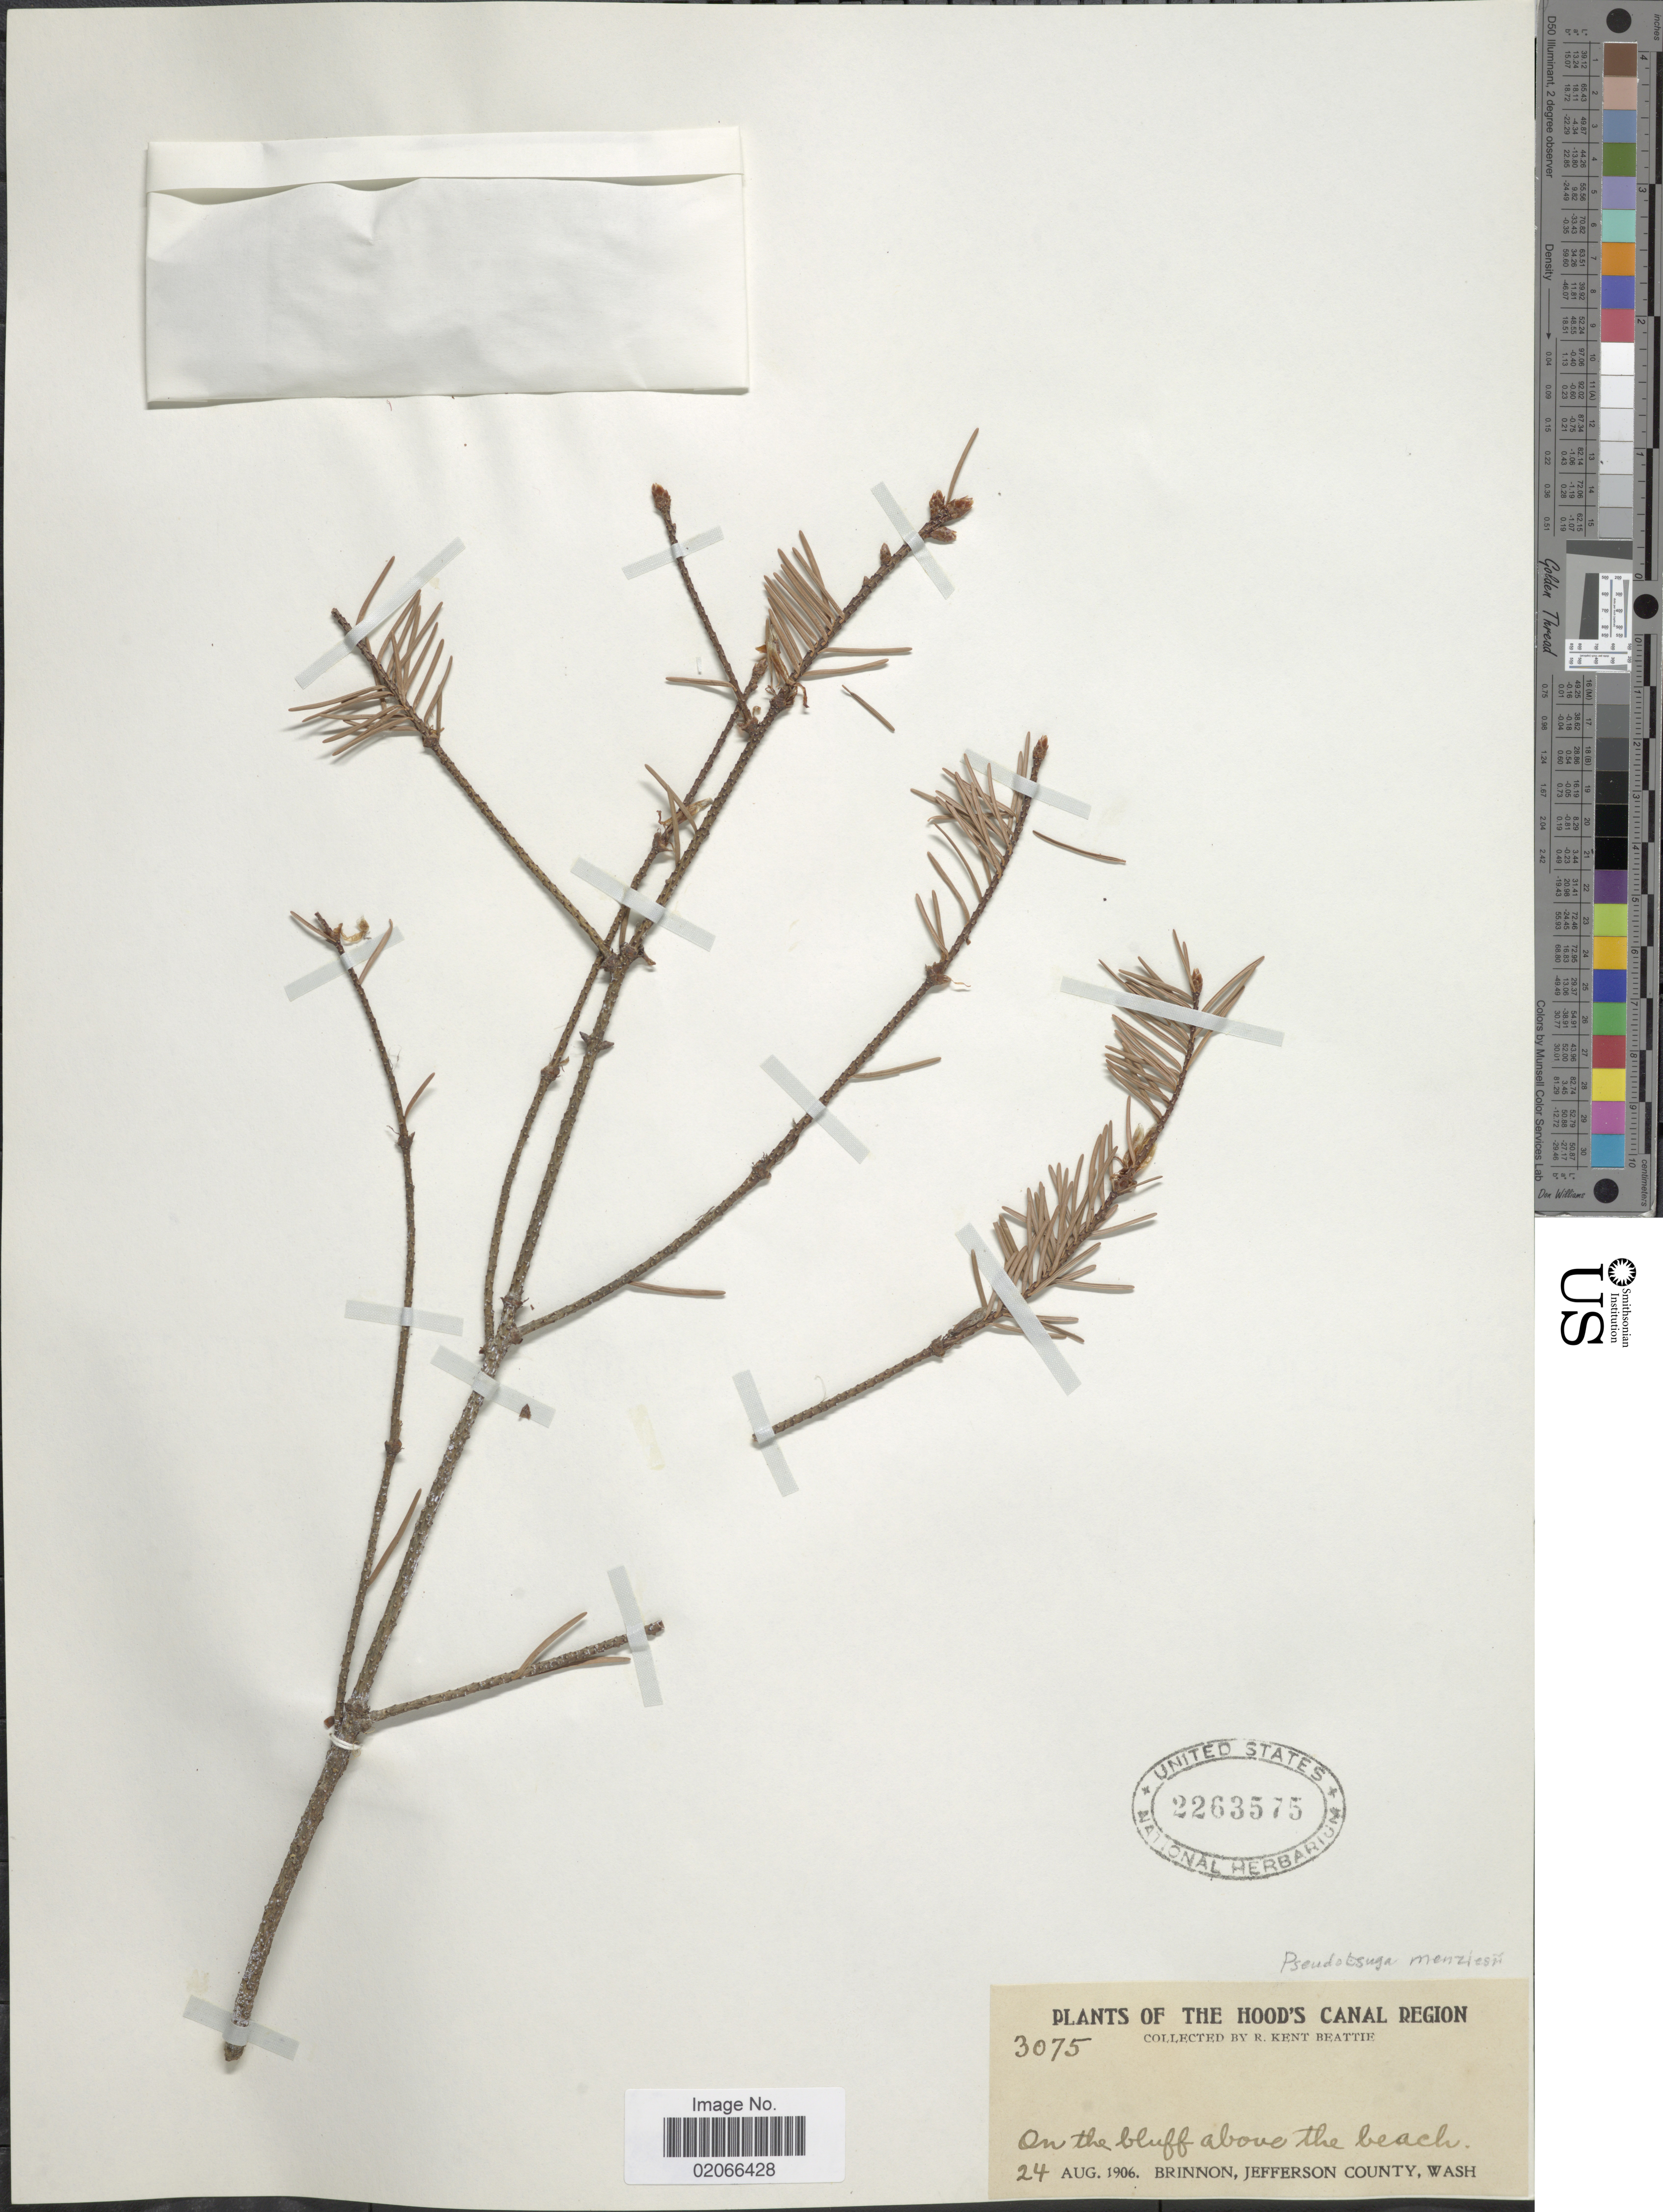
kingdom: Plantae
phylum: Tracheophyta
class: Pinopsida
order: Pinales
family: Pinaceae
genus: Picea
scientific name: Picea engelmannii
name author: Parry ex Engelm.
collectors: R. K. Beattie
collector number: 3075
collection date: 1906-08-24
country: United States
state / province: Washington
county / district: Jefferson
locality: The Hood's Canal Region, on the bluff above the beach, Brinnon, Jefferson County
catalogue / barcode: US 2263575